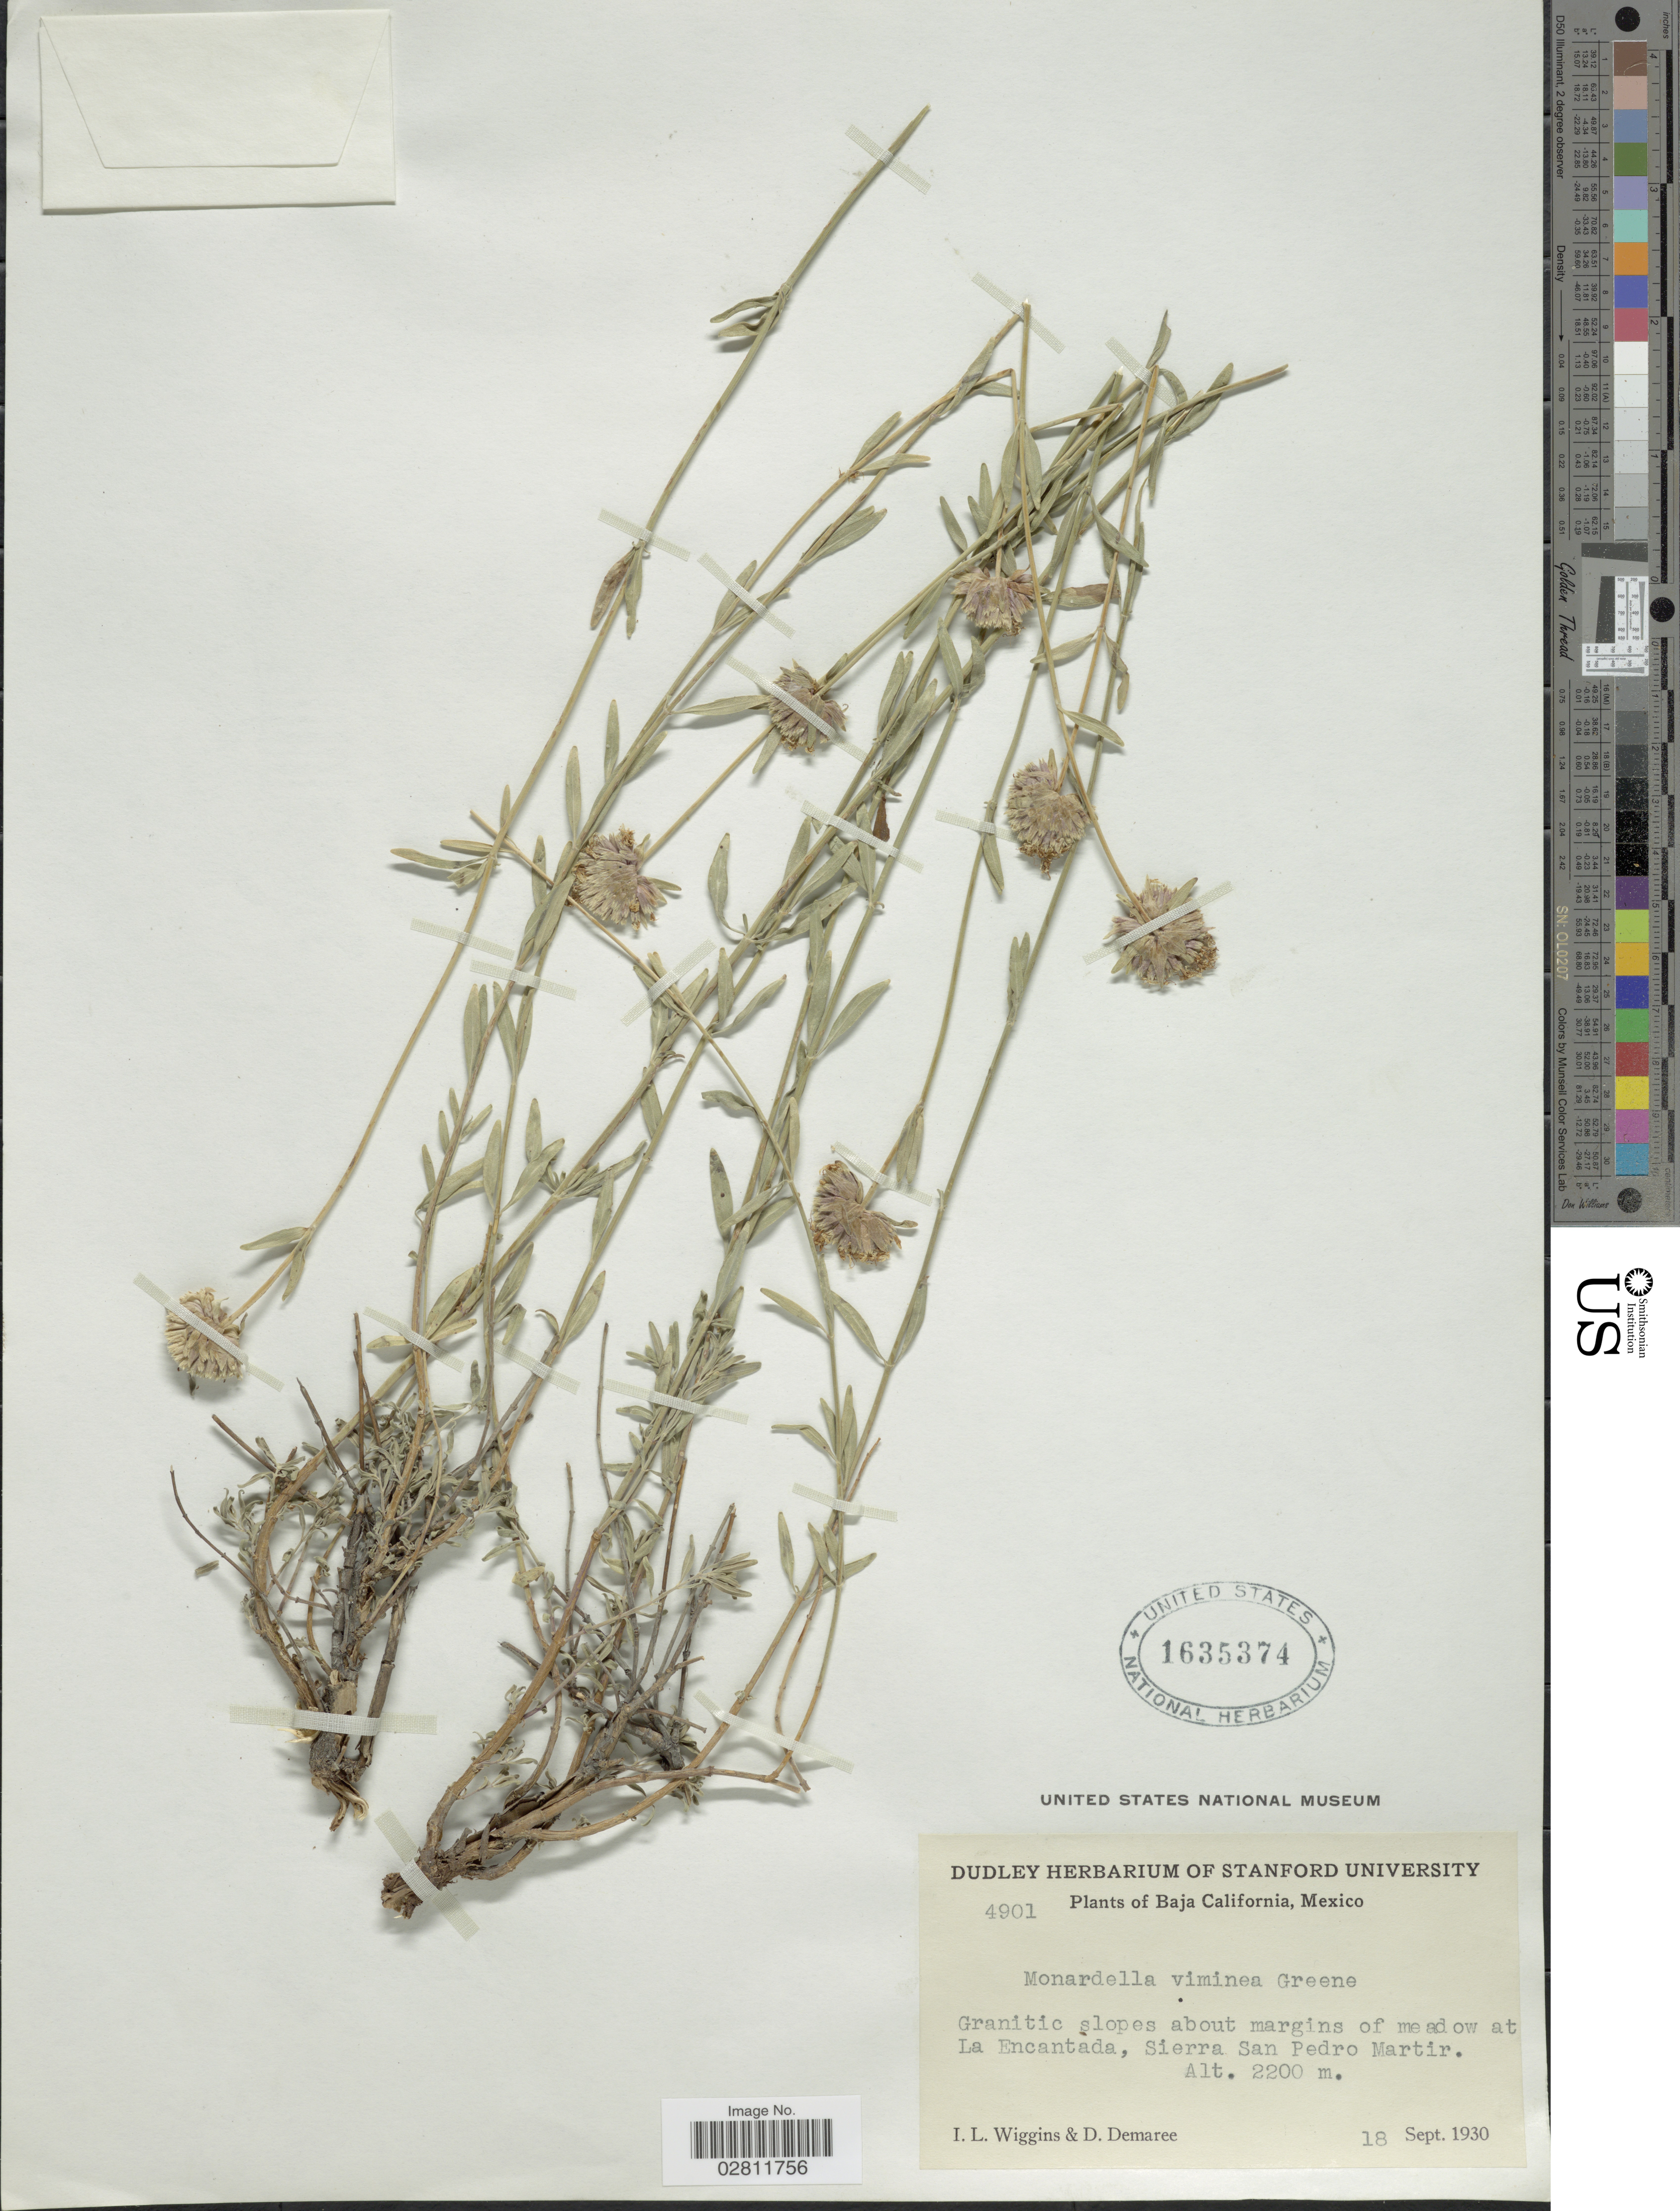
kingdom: Plantae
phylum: Tracheophyta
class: Magnoliopsida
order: Lamiales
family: Lamiaceae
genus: Monardella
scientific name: Monardella viminea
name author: Greene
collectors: I. L. Wiggins & D. Demaree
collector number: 4901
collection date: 1930-09-18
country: Mexico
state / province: Baja California Norte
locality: Granitic slopes about margins of meadow at La Encantada, Sierra San Pedro Martir.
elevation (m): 2200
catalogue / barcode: US 1635374